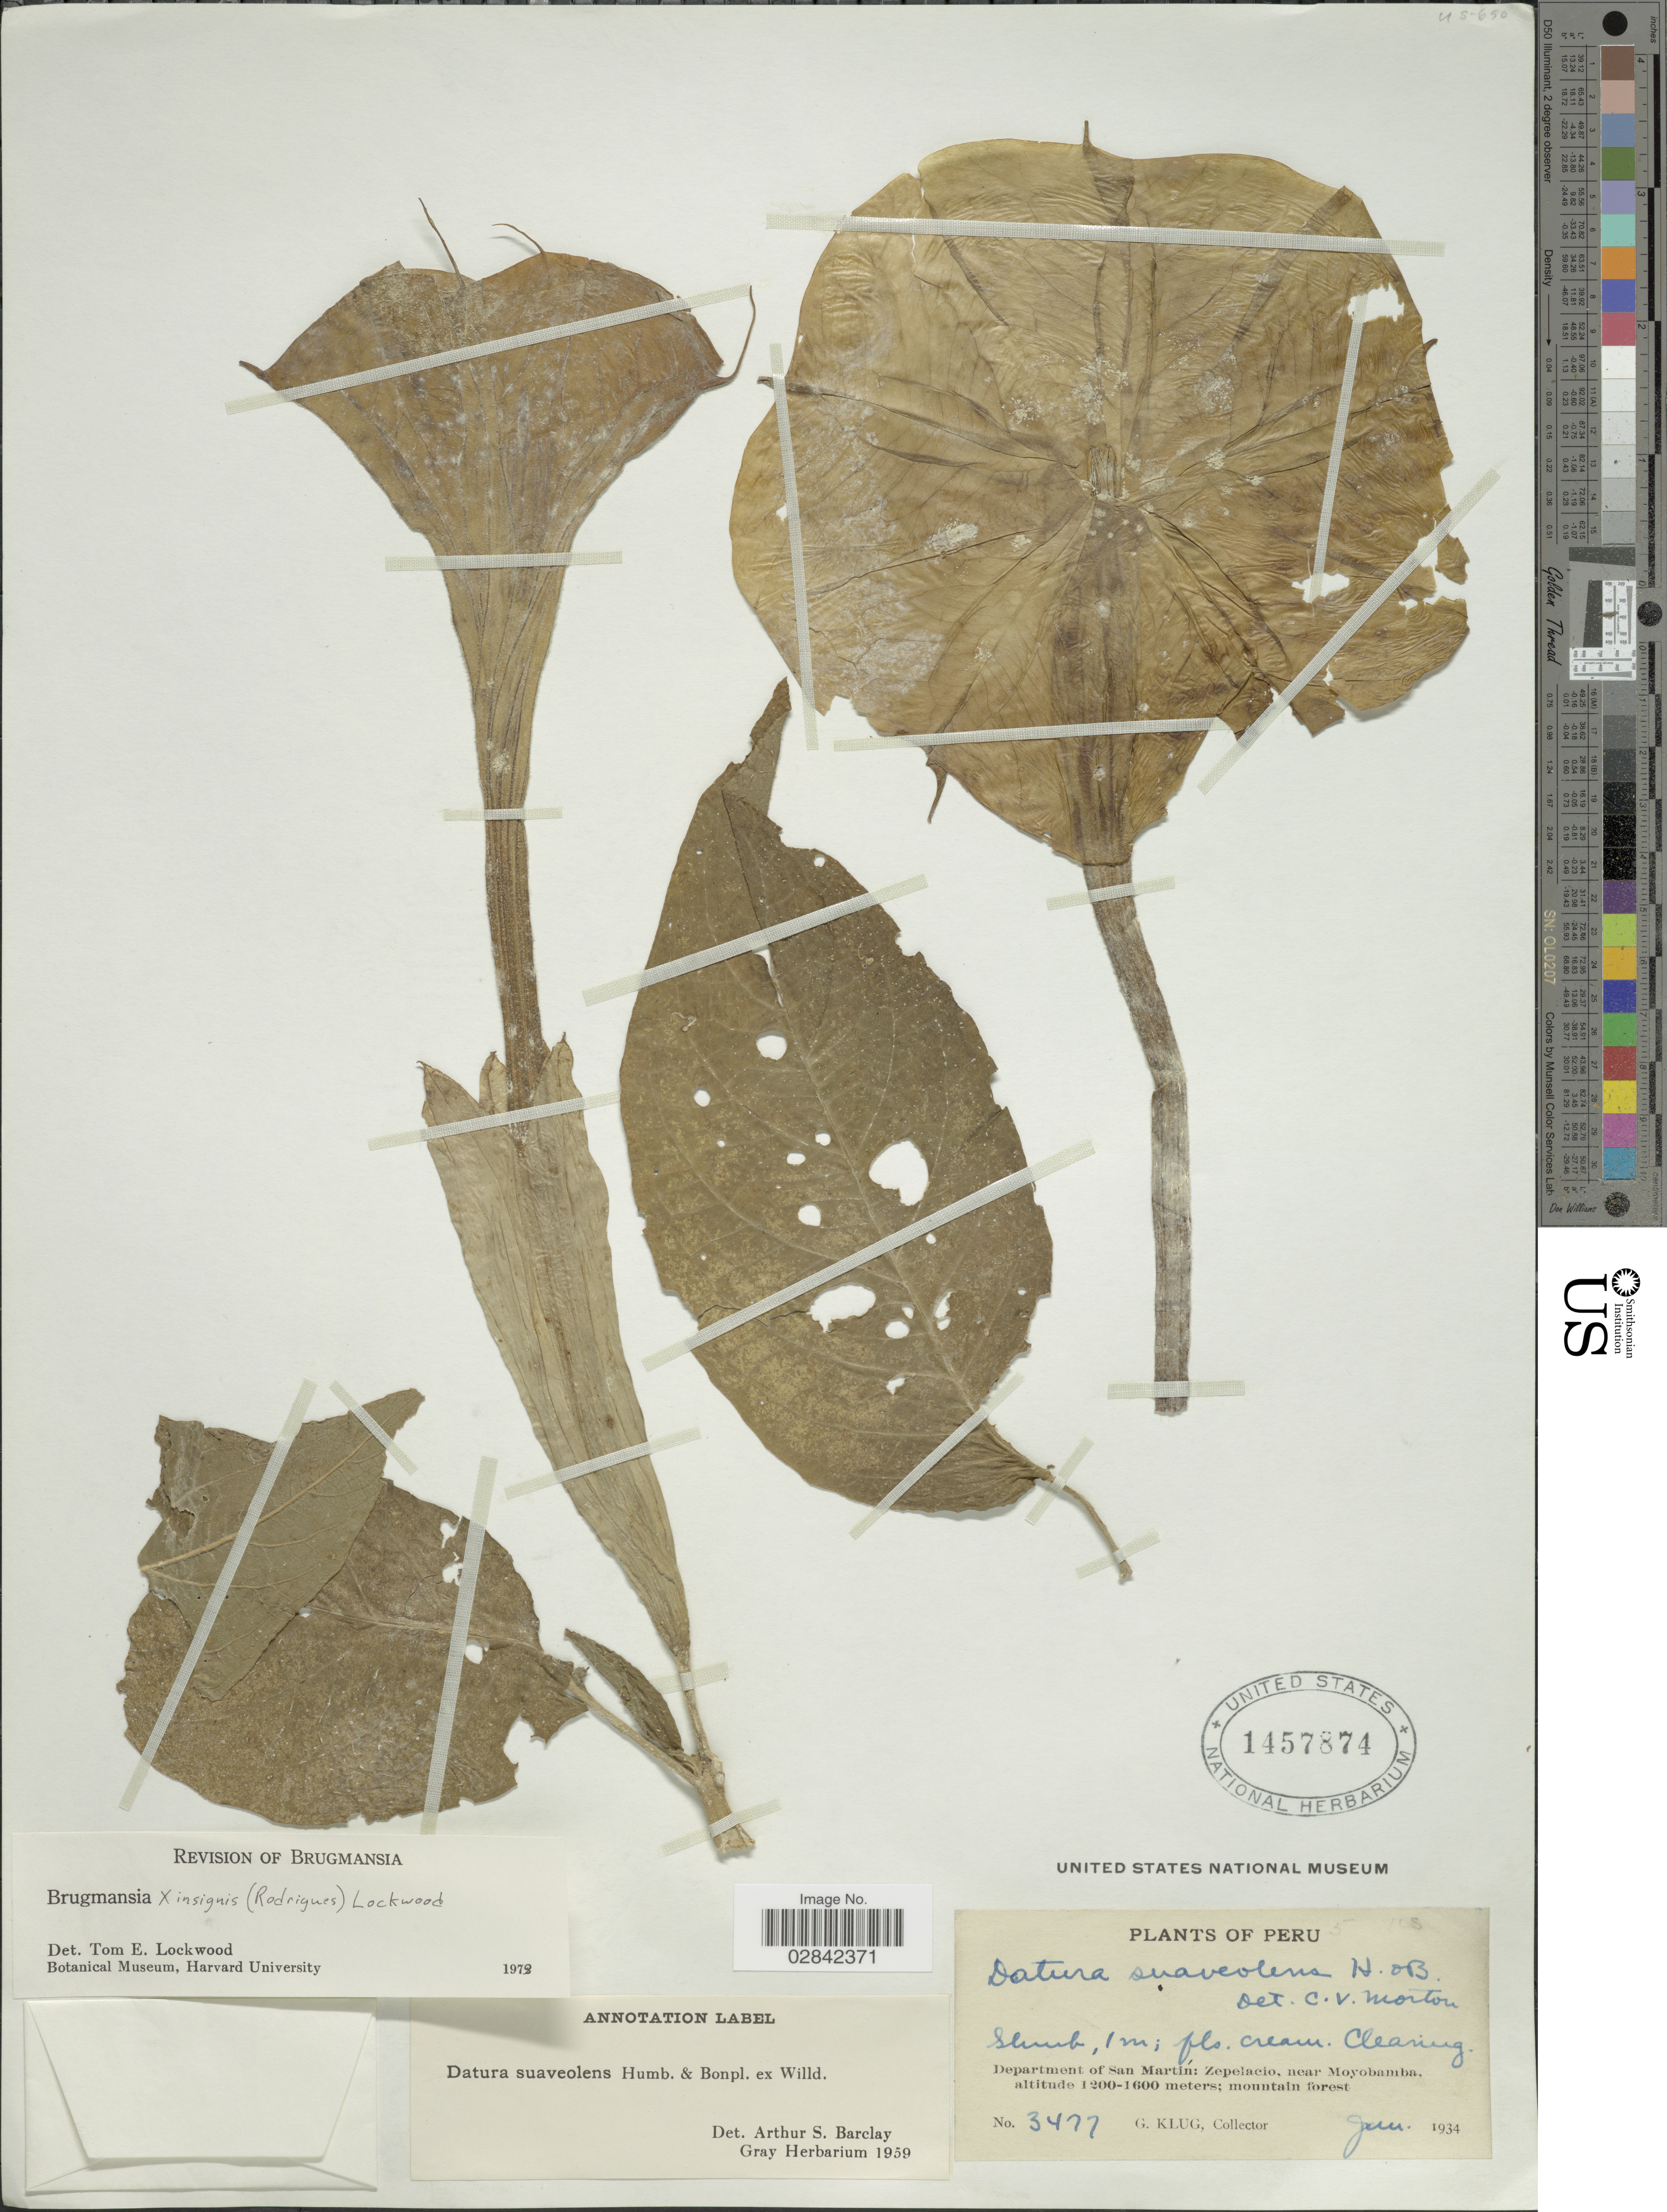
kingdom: Plantae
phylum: Tracheophyta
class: Magnoliopsida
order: Solanales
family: Solanaceae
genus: Brugmansia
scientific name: Brugmansia x insignis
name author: (Barb. Rodr.) Lockwood ex R.E. Schult.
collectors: G. Klug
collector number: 3477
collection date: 1934-06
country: Peru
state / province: San Martín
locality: Department of San Martín: Zepelacio, near Moyobamba, mountain forest.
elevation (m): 1200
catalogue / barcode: US 1457874